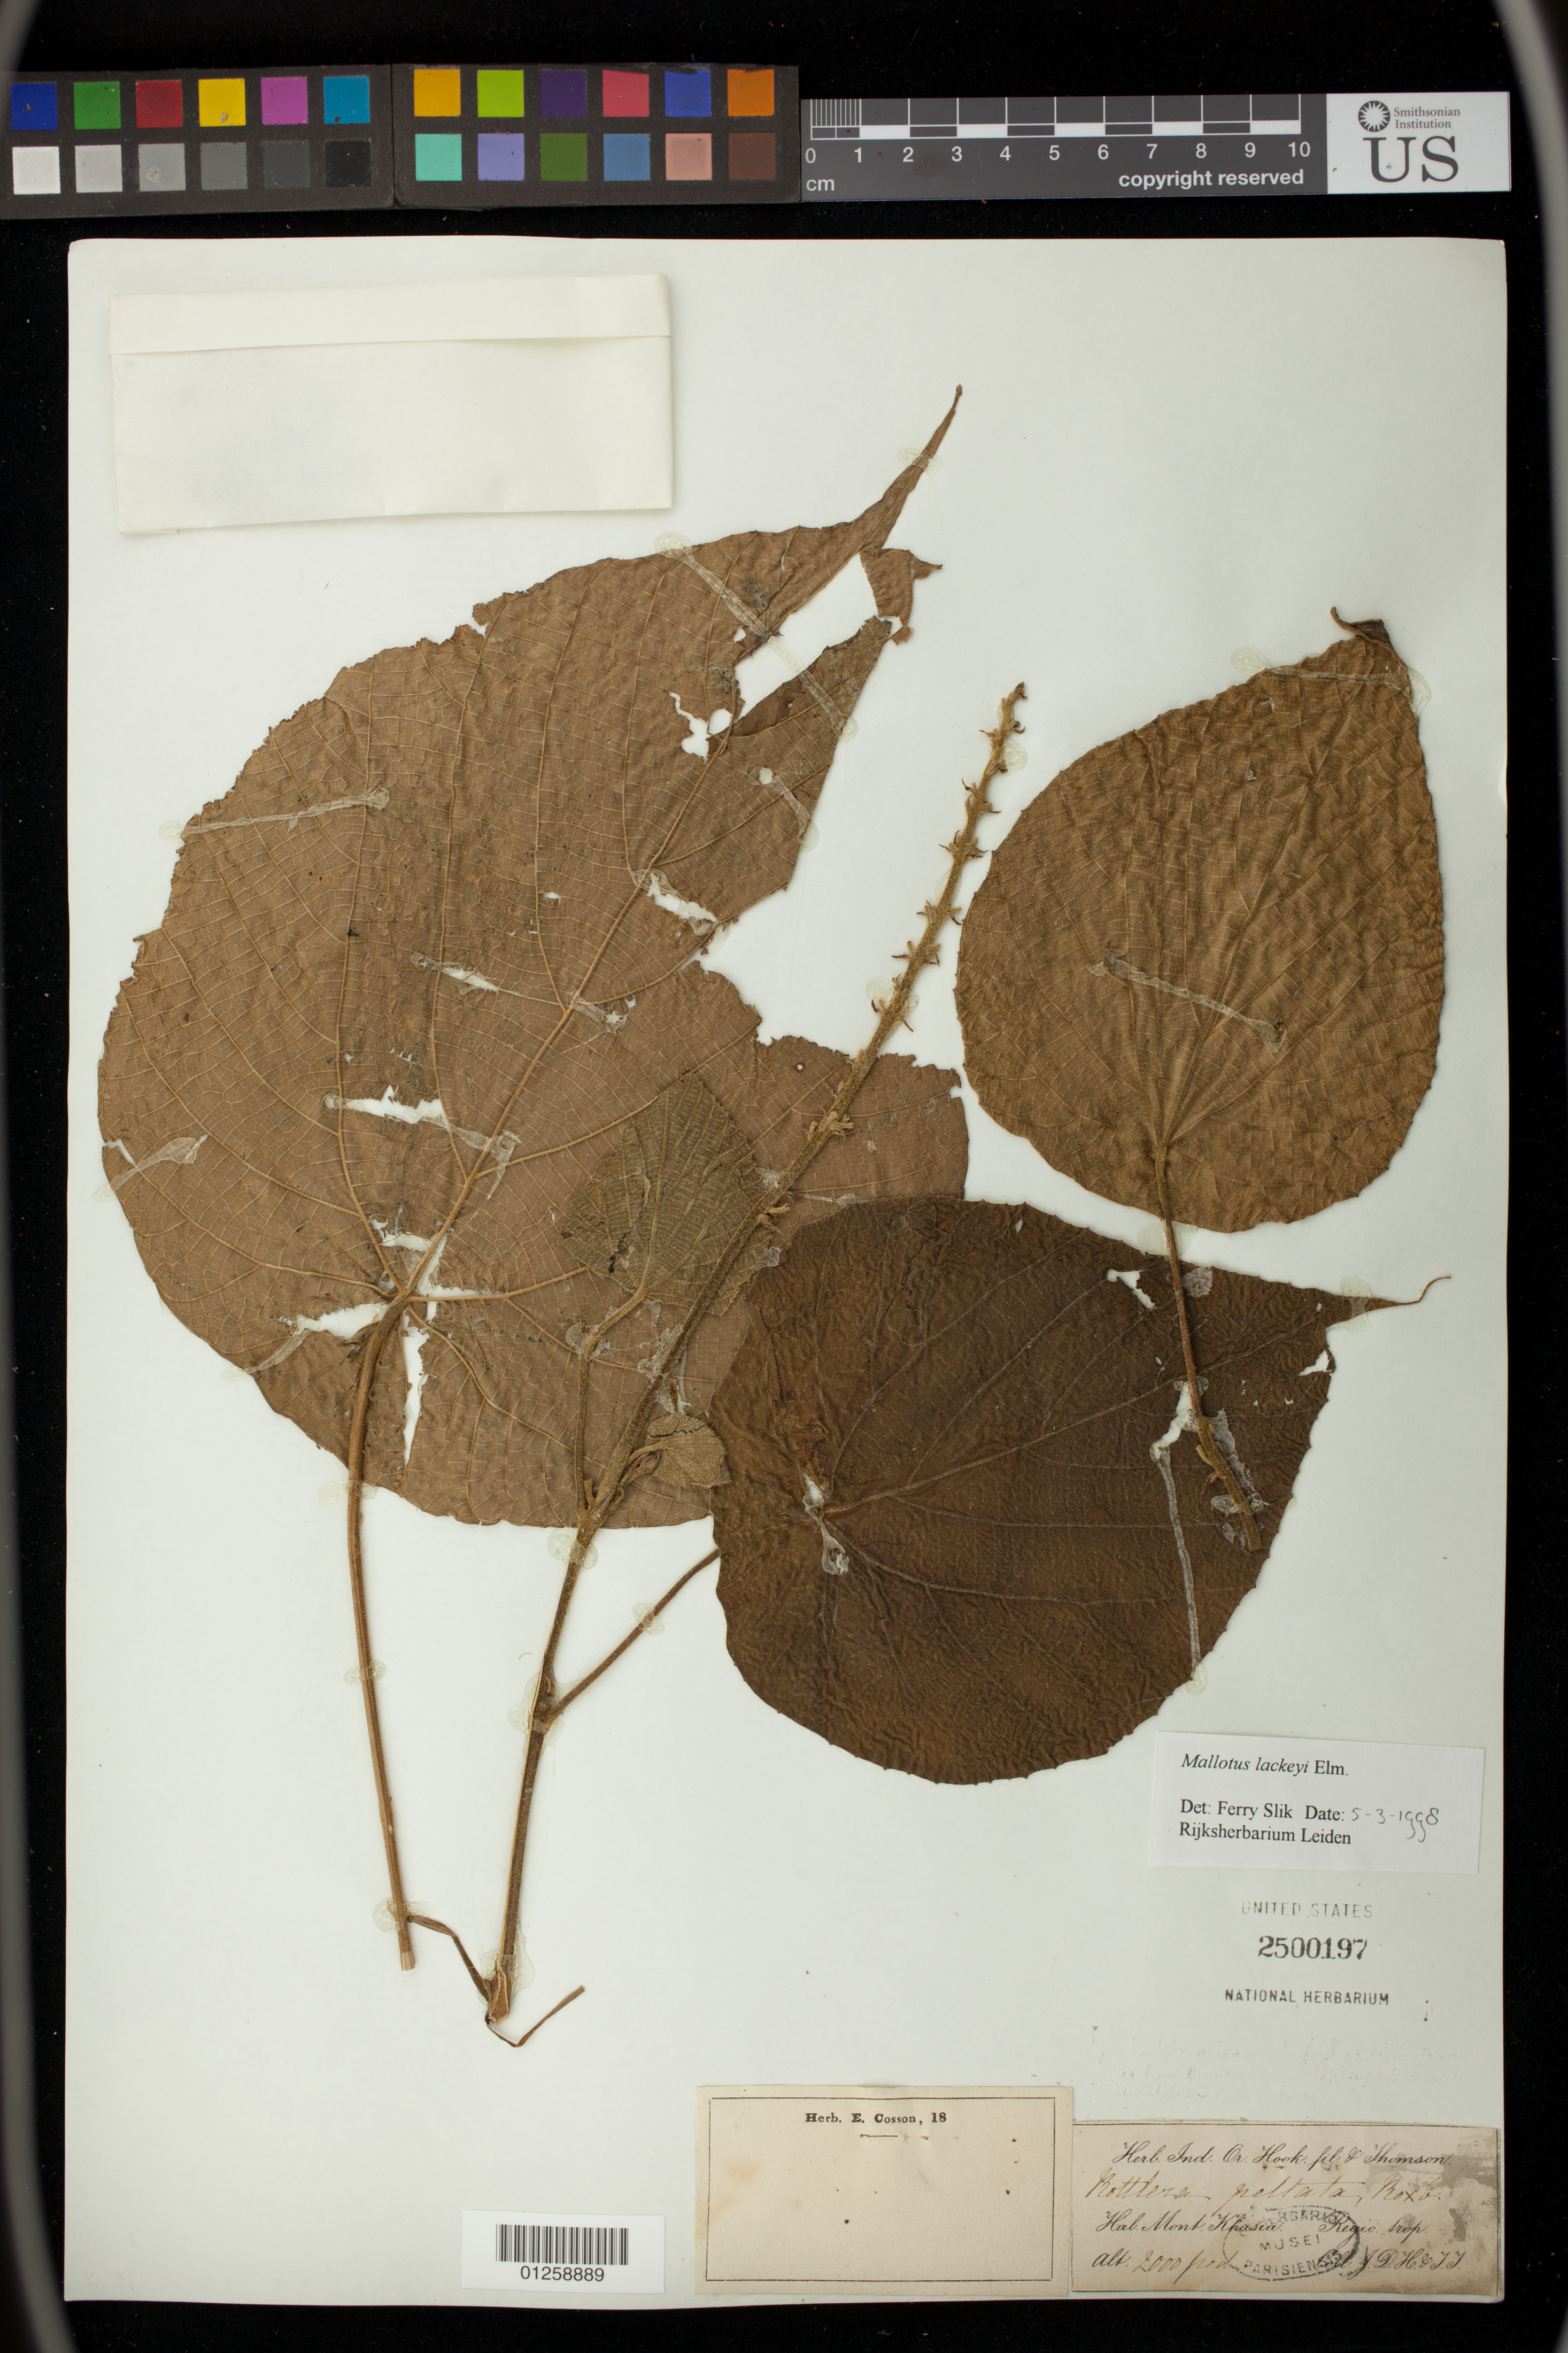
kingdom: Plantae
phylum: Tracheophyta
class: Magnoliopsida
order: Malpighiales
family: Euphorbiaceae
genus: Mallotus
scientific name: Mallotus lackeyi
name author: Elmer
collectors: J. D. Hooker & J. J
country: India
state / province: Meghalaya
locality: Mont Khasia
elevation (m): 61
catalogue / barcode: US 2500197